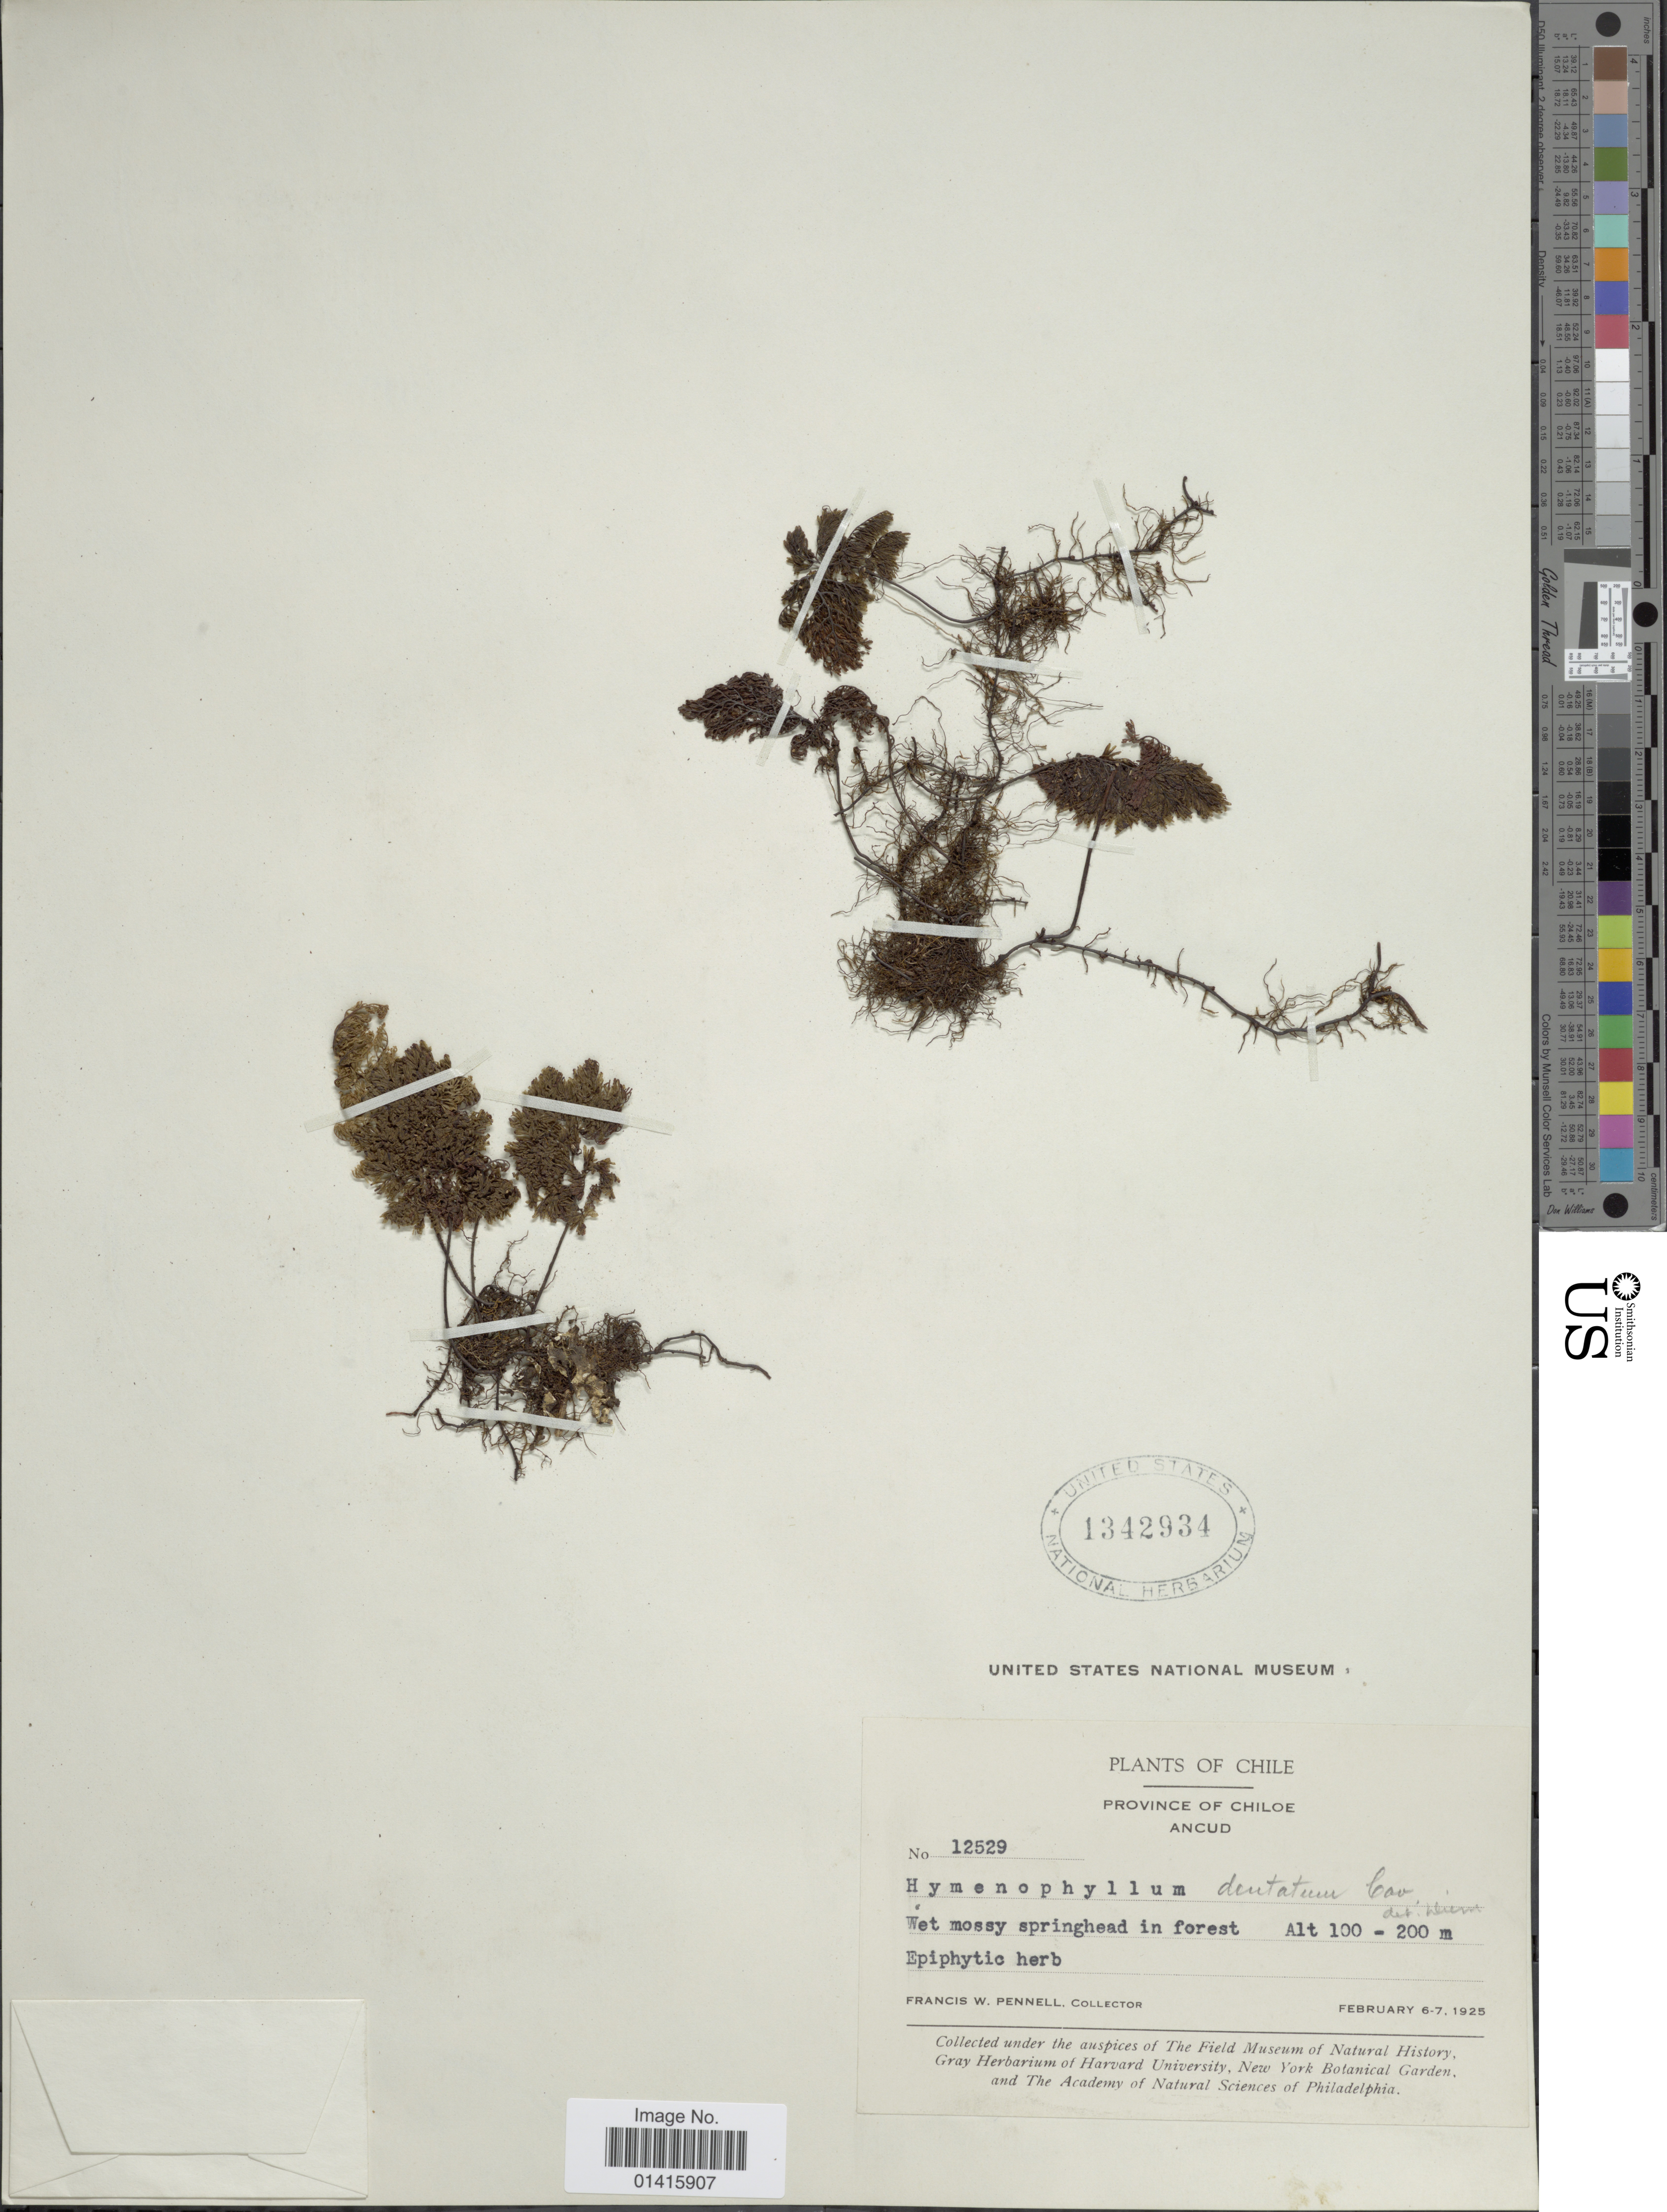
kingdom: Plantae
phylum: Tracheophyta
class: Polypodiopsida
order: Hymenophyllales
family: Hymenophyllaceae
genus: Hymenophyllum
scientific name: Hymenophyllum dentatum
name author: Cav.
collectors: F. W. Pennell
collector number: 12529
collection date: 1925-02-06/1925-02-07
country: Chile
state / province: Arica y Parinacota (XV)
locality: Province of Chiloe, Ancud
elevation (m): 100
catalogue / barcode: US 1342934